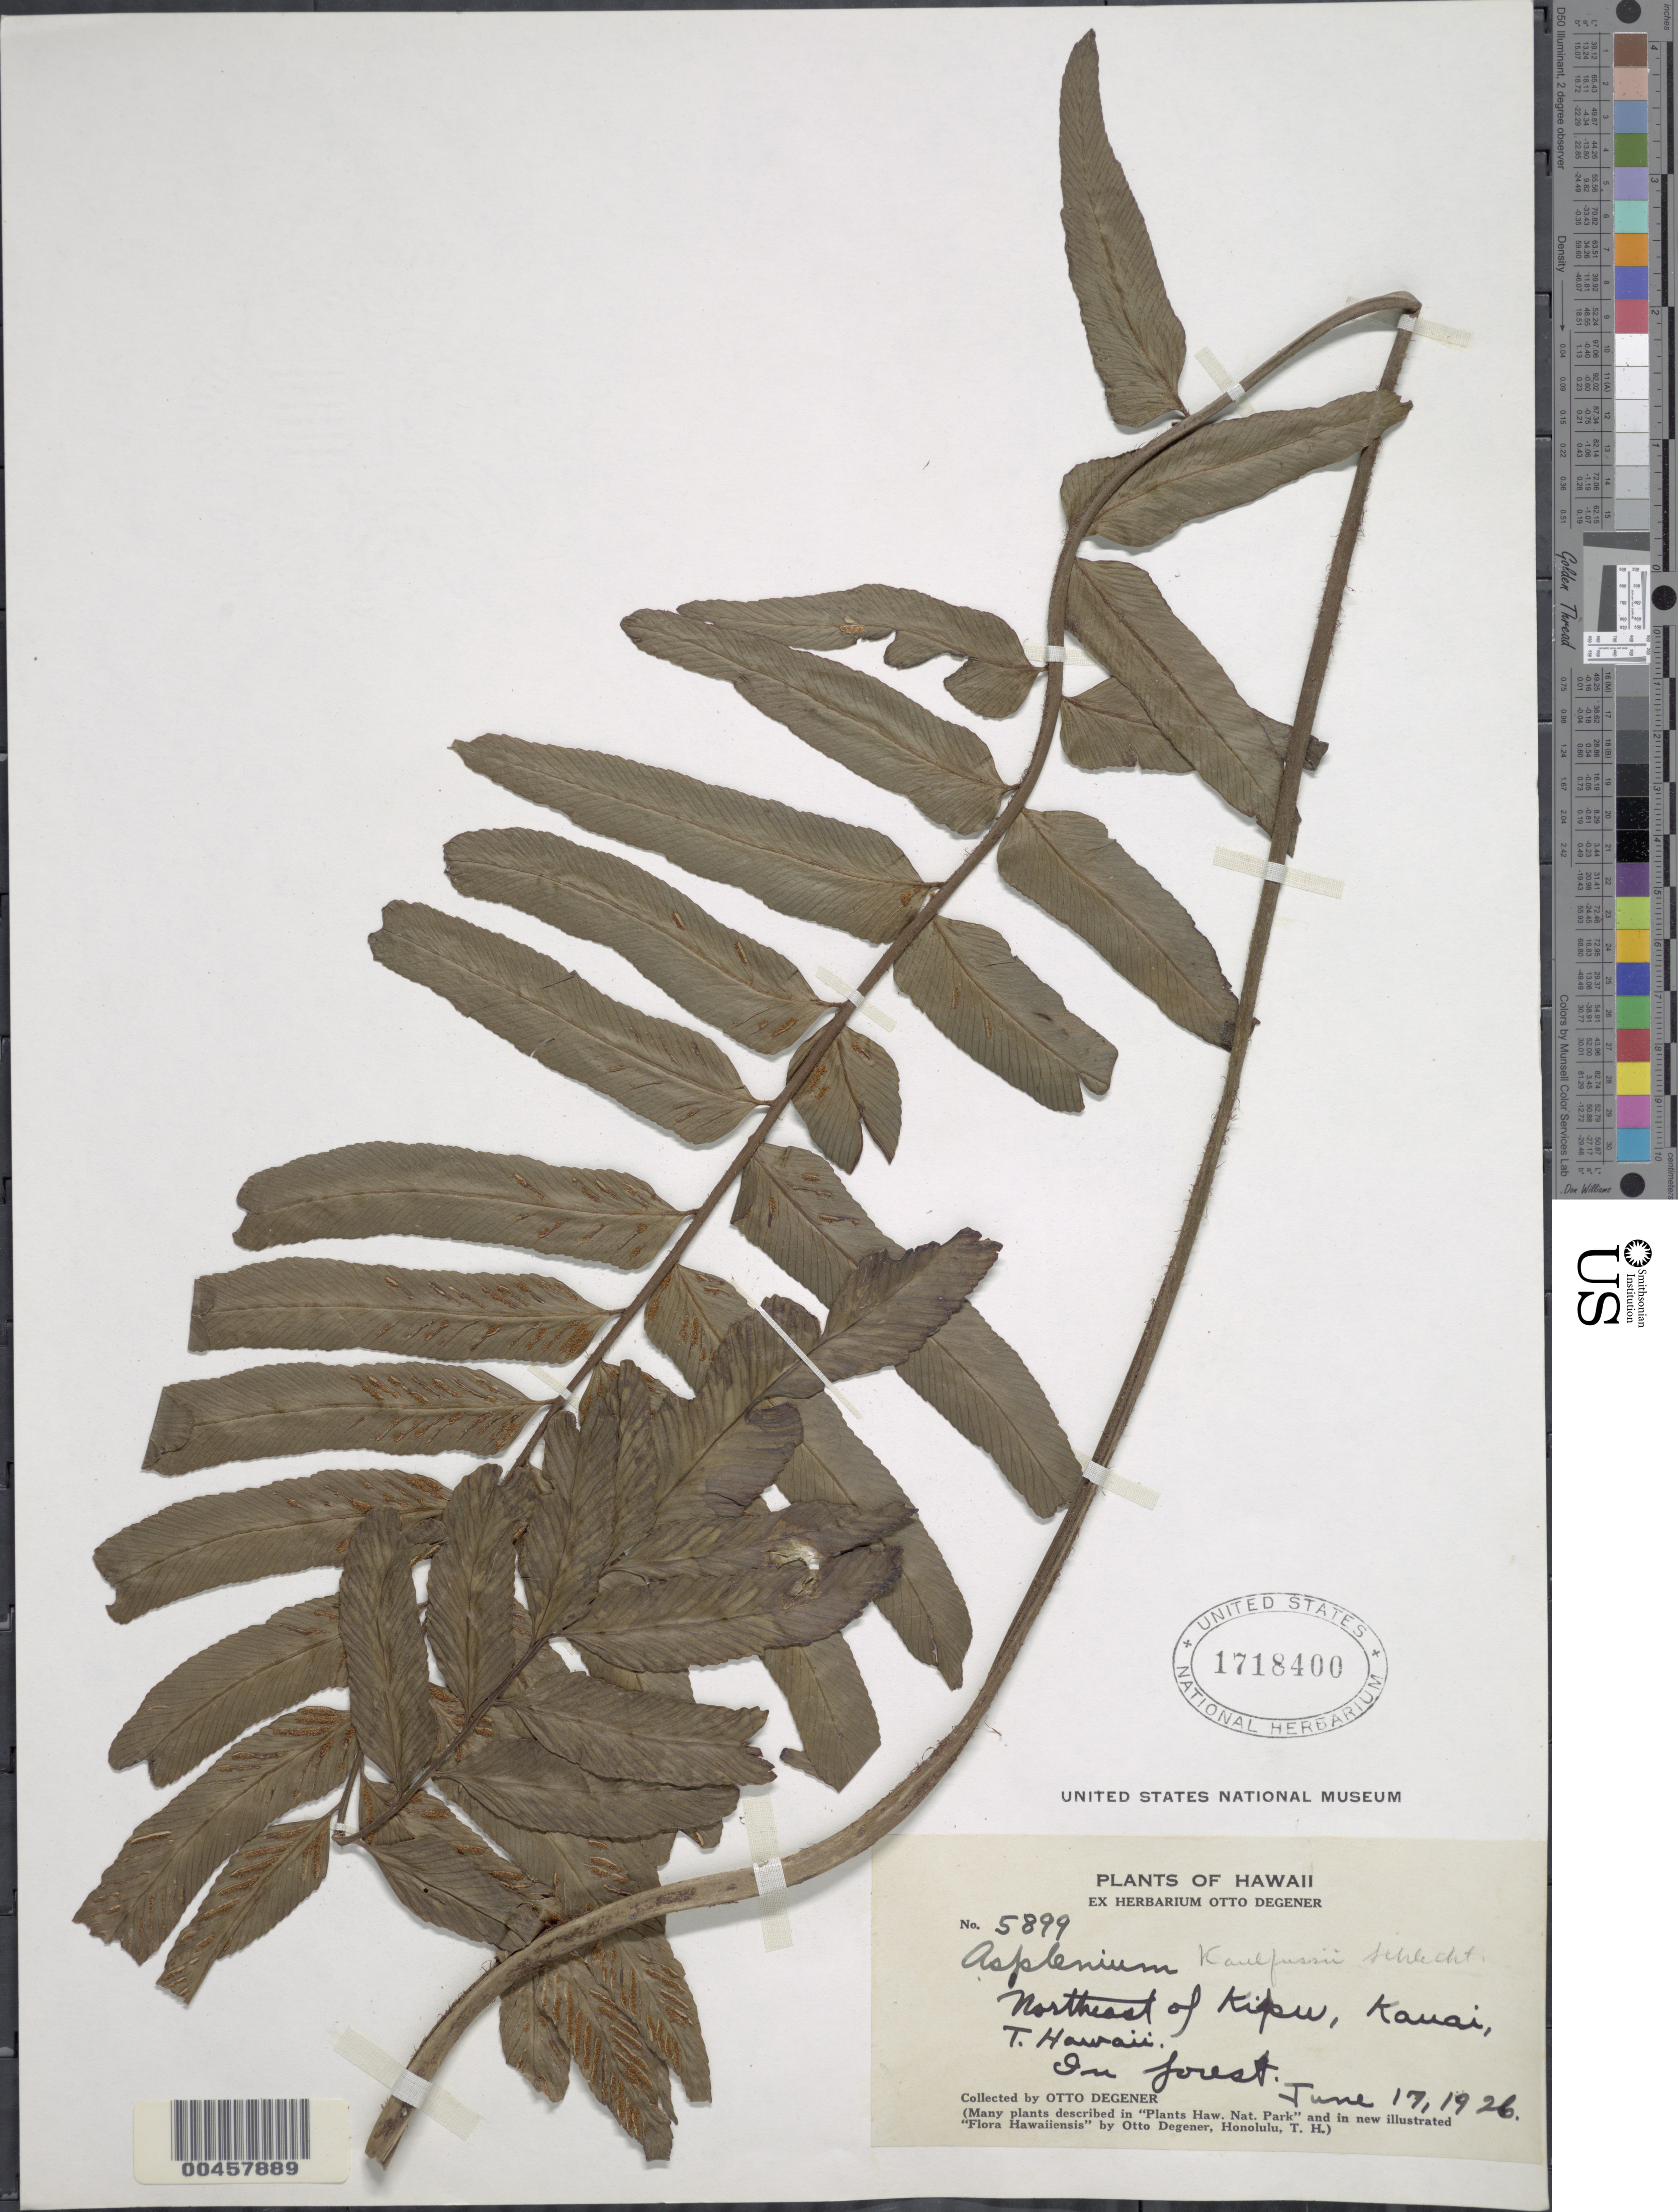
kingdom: Plantae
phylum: Tracheophyta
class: Polypodiopsida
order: Polypodiales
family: Aspleniaceae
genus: Asplenium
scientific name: Asplenium kaulfussii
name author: Schltdl.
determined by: Wagner, W. L., (BOT), Smithsonian Institution - National Museum of Natural History (UNITED STATES)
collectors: O. Degener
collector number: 5899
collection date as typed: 17 Jun 1926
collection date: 1926-06-17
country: United States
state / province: Hawaii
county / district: Kauai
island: Kaua'i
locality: Northeast of Kipu, Kauai, T. Hawaii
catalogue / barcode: US 1718400